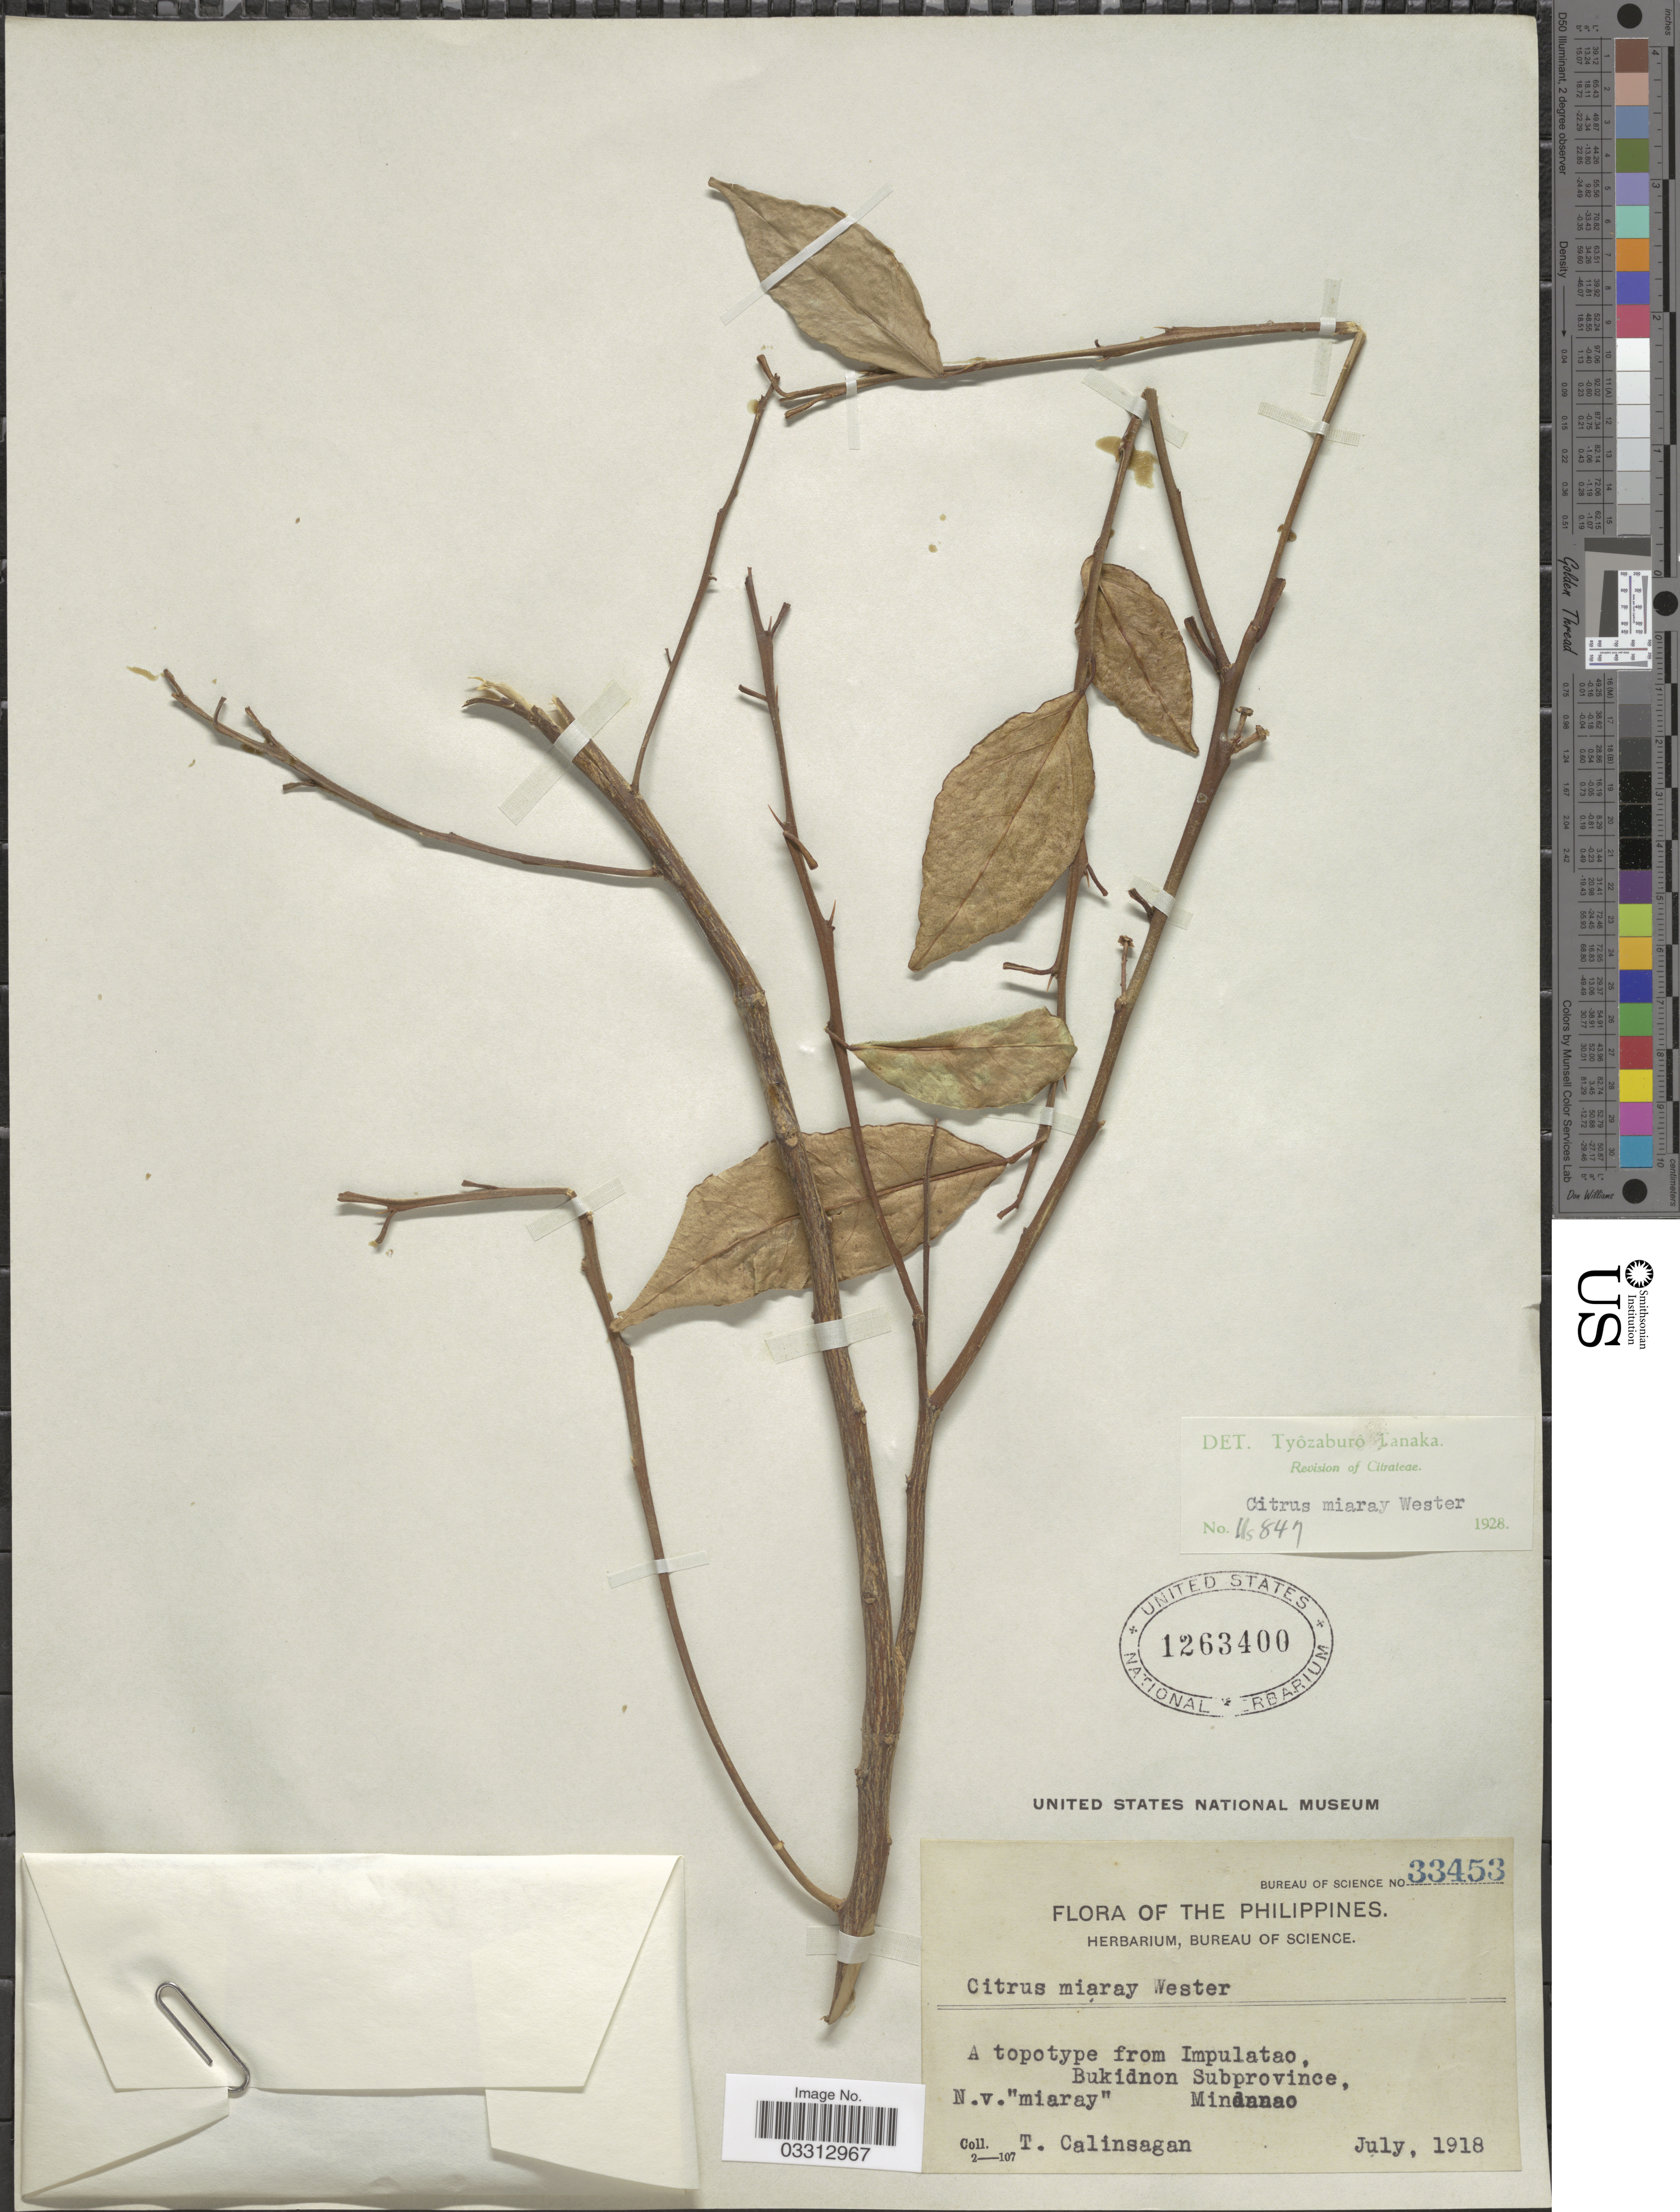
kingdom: Plantae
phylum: Tracheophyta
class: Magnoliopsida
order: Sapindales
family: Rutaceae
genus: Citrus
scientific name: Citrus miaray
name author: Wester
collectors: T. Calinsagan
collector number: Bureau of Science 33453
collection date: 1918-07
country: Philippines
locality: Bukidnon Subprovince, Mindanao.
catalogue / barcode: US 1263400